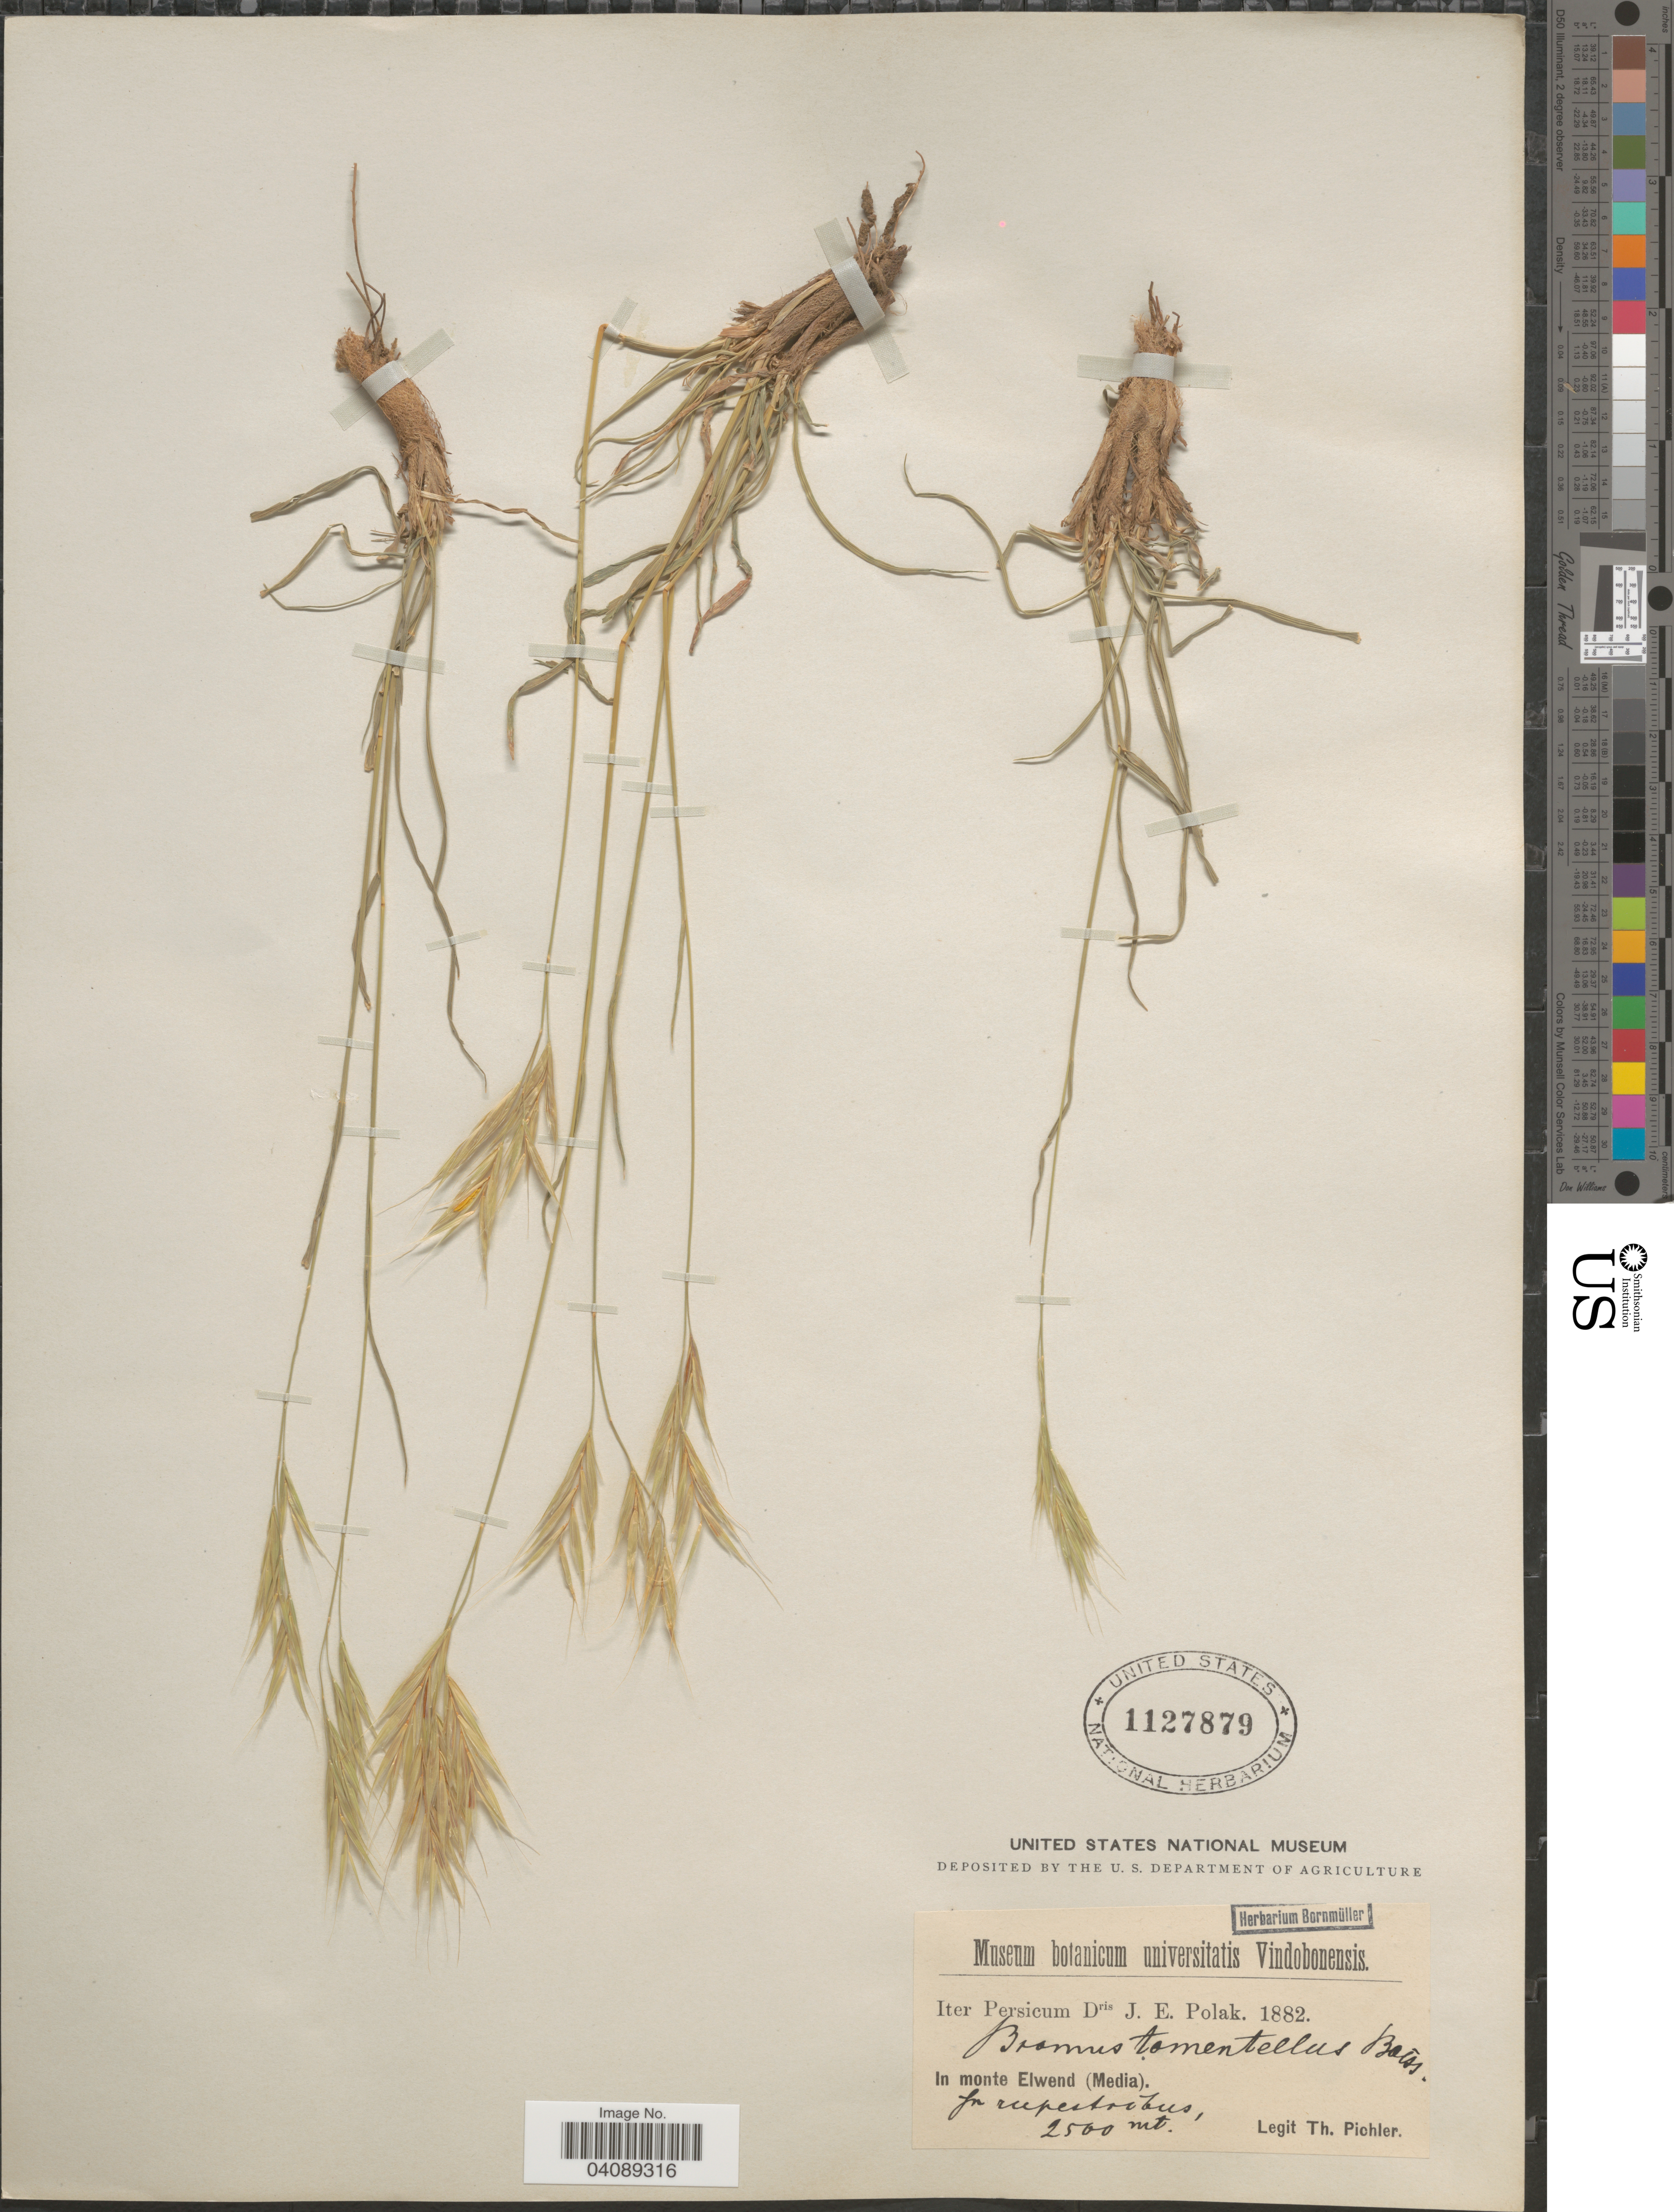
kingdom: Plantae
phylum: Tracheophyta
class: Liliopsida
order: Poales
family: Poaceae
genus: Bromus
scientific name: Bromus tomentellus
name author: Boiss.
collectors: T. Pichler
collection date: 1882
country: Iran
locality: Iter Persicum Dris J. E. Polak 1882. In monte Elwend (Media). In rupestribus.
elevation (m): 2500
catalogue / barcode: US 1127879